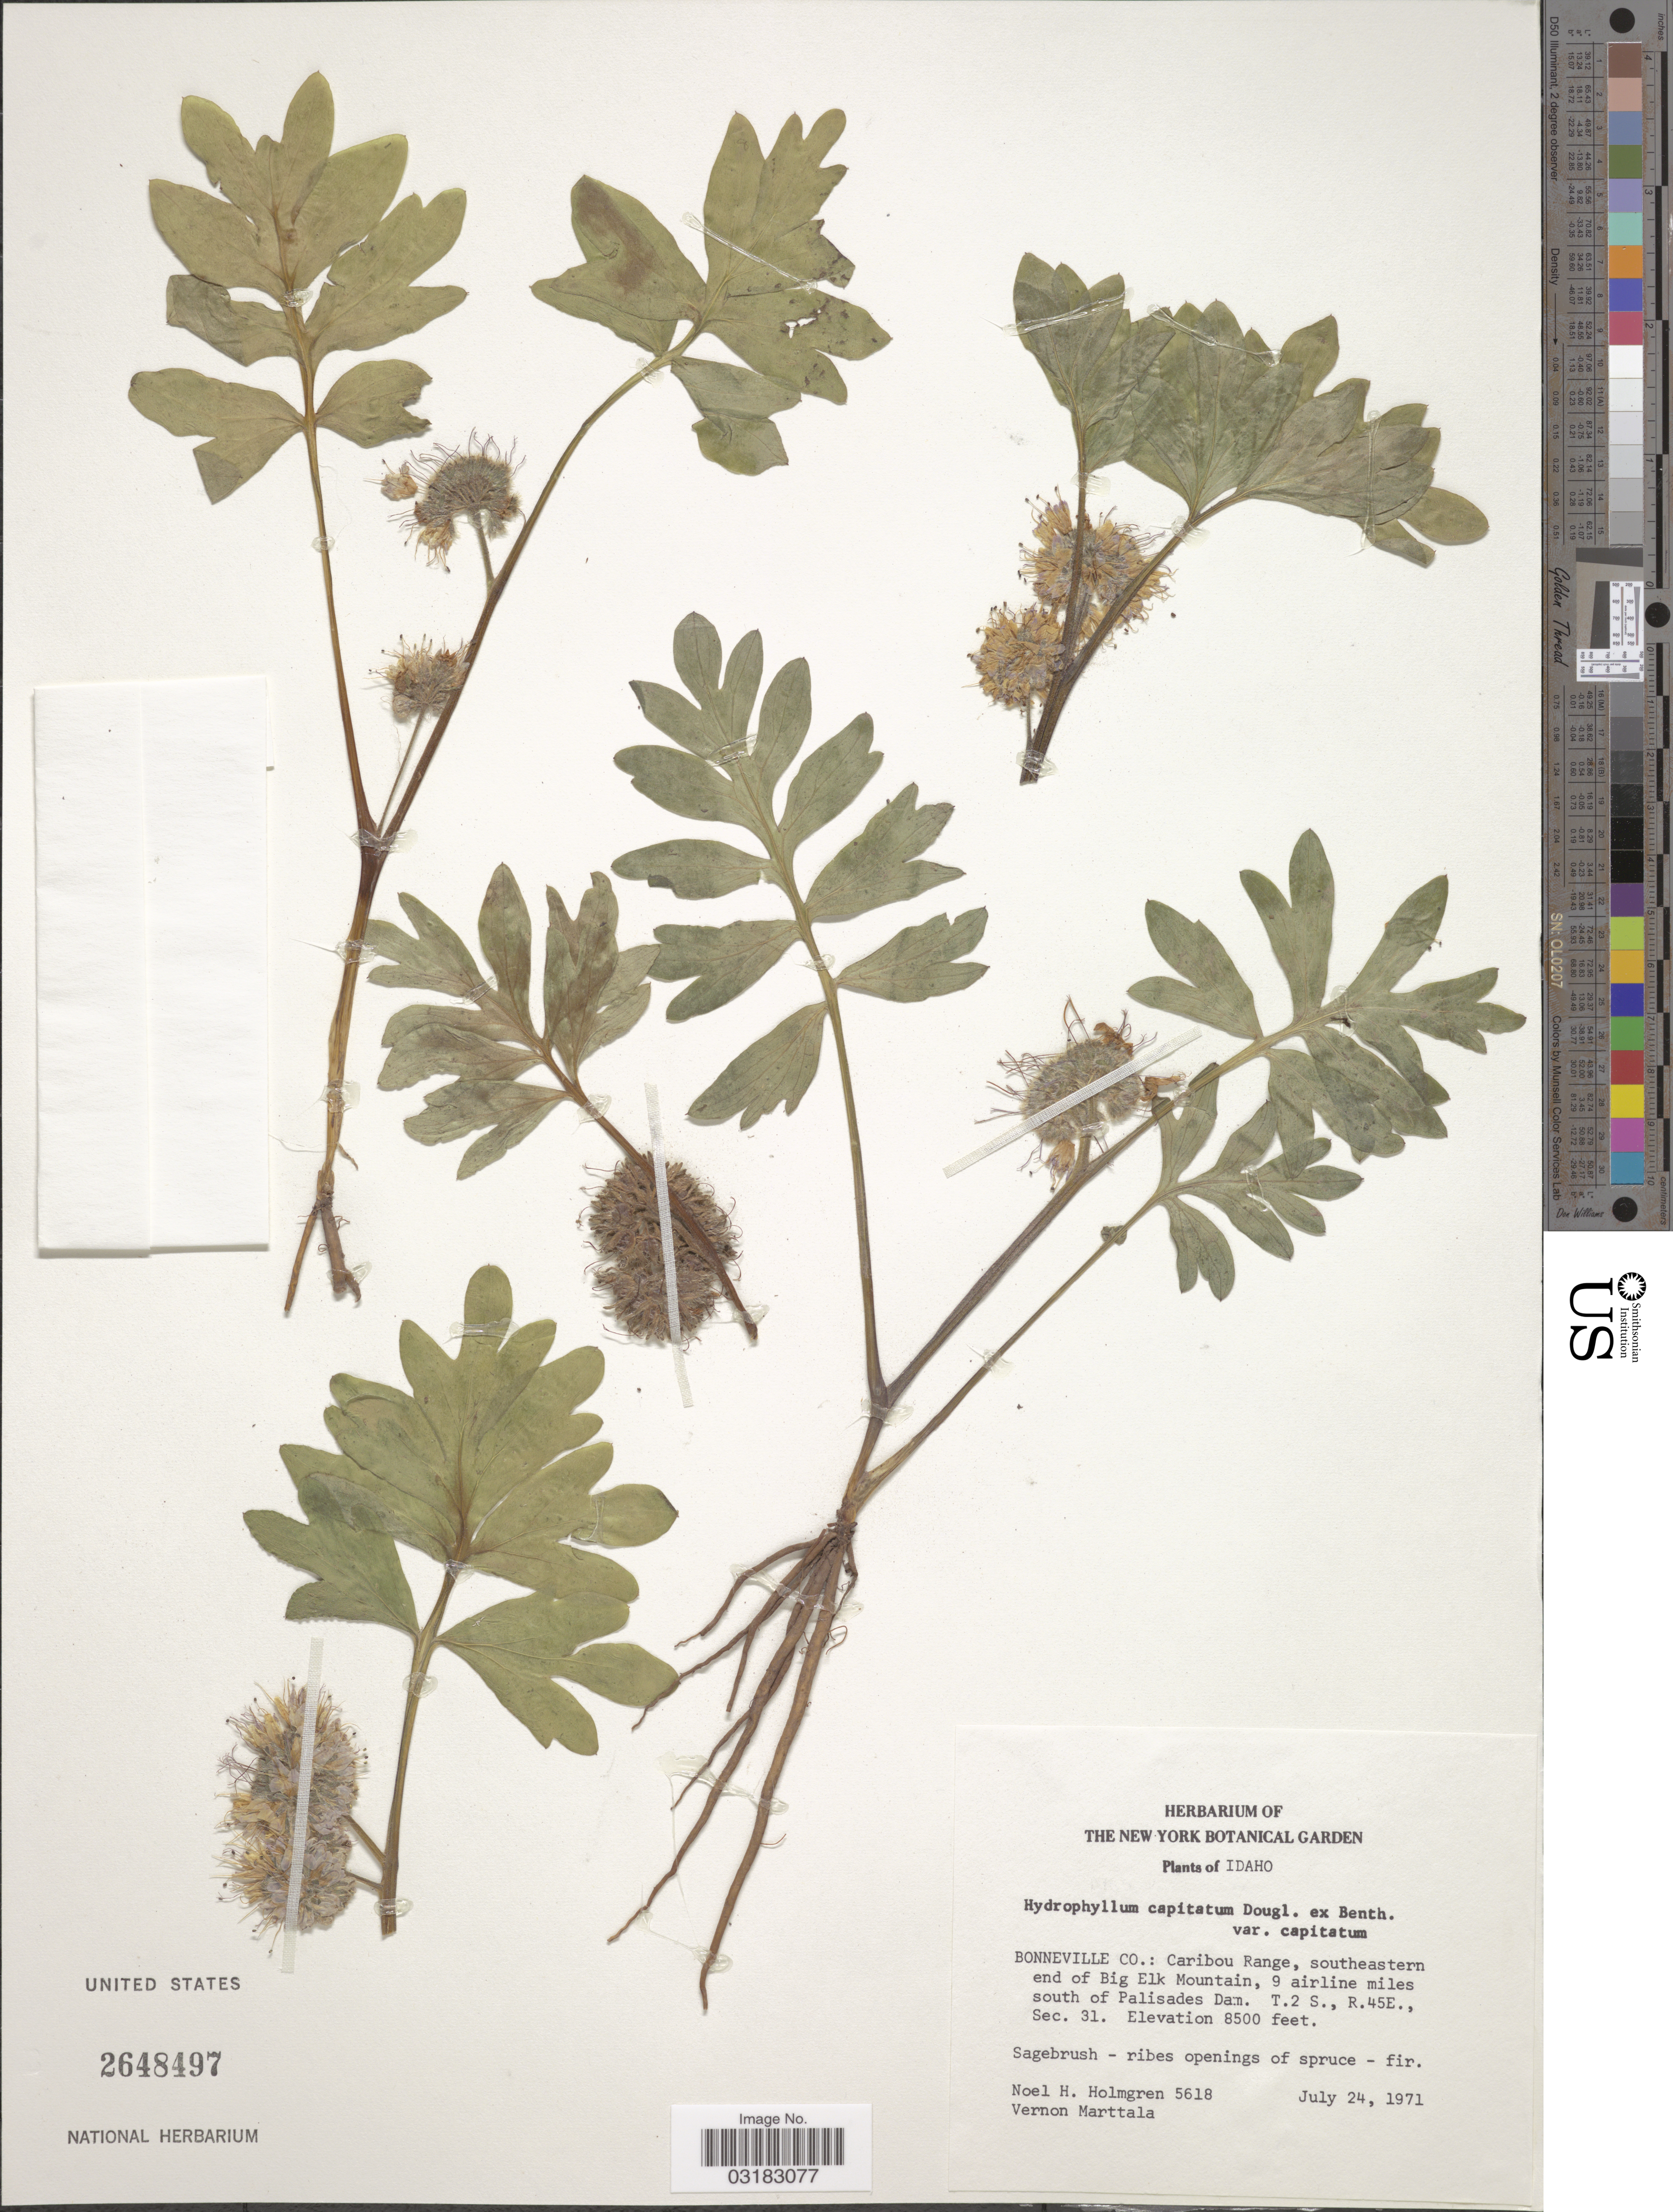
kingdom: Plantae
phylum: Tracheophyta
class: Magnoliopsida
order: Boraginales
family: Hydrophyllaceae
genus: Hydrophyllum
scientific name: Hydrophyllum capitatum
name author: Douglas ex Benth.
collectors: N. H. Holmgren & V. Marttala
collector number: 5618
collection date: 1971-07-24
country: United States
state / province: Idaho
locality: Bonneville Co.: Caribou Range, southeastern end of Big Elk Mountain, 9 airline miles south of Palisades Dam. T.2. S., R.45E., Sec 31.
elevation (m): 2591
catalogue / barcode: US 2648497